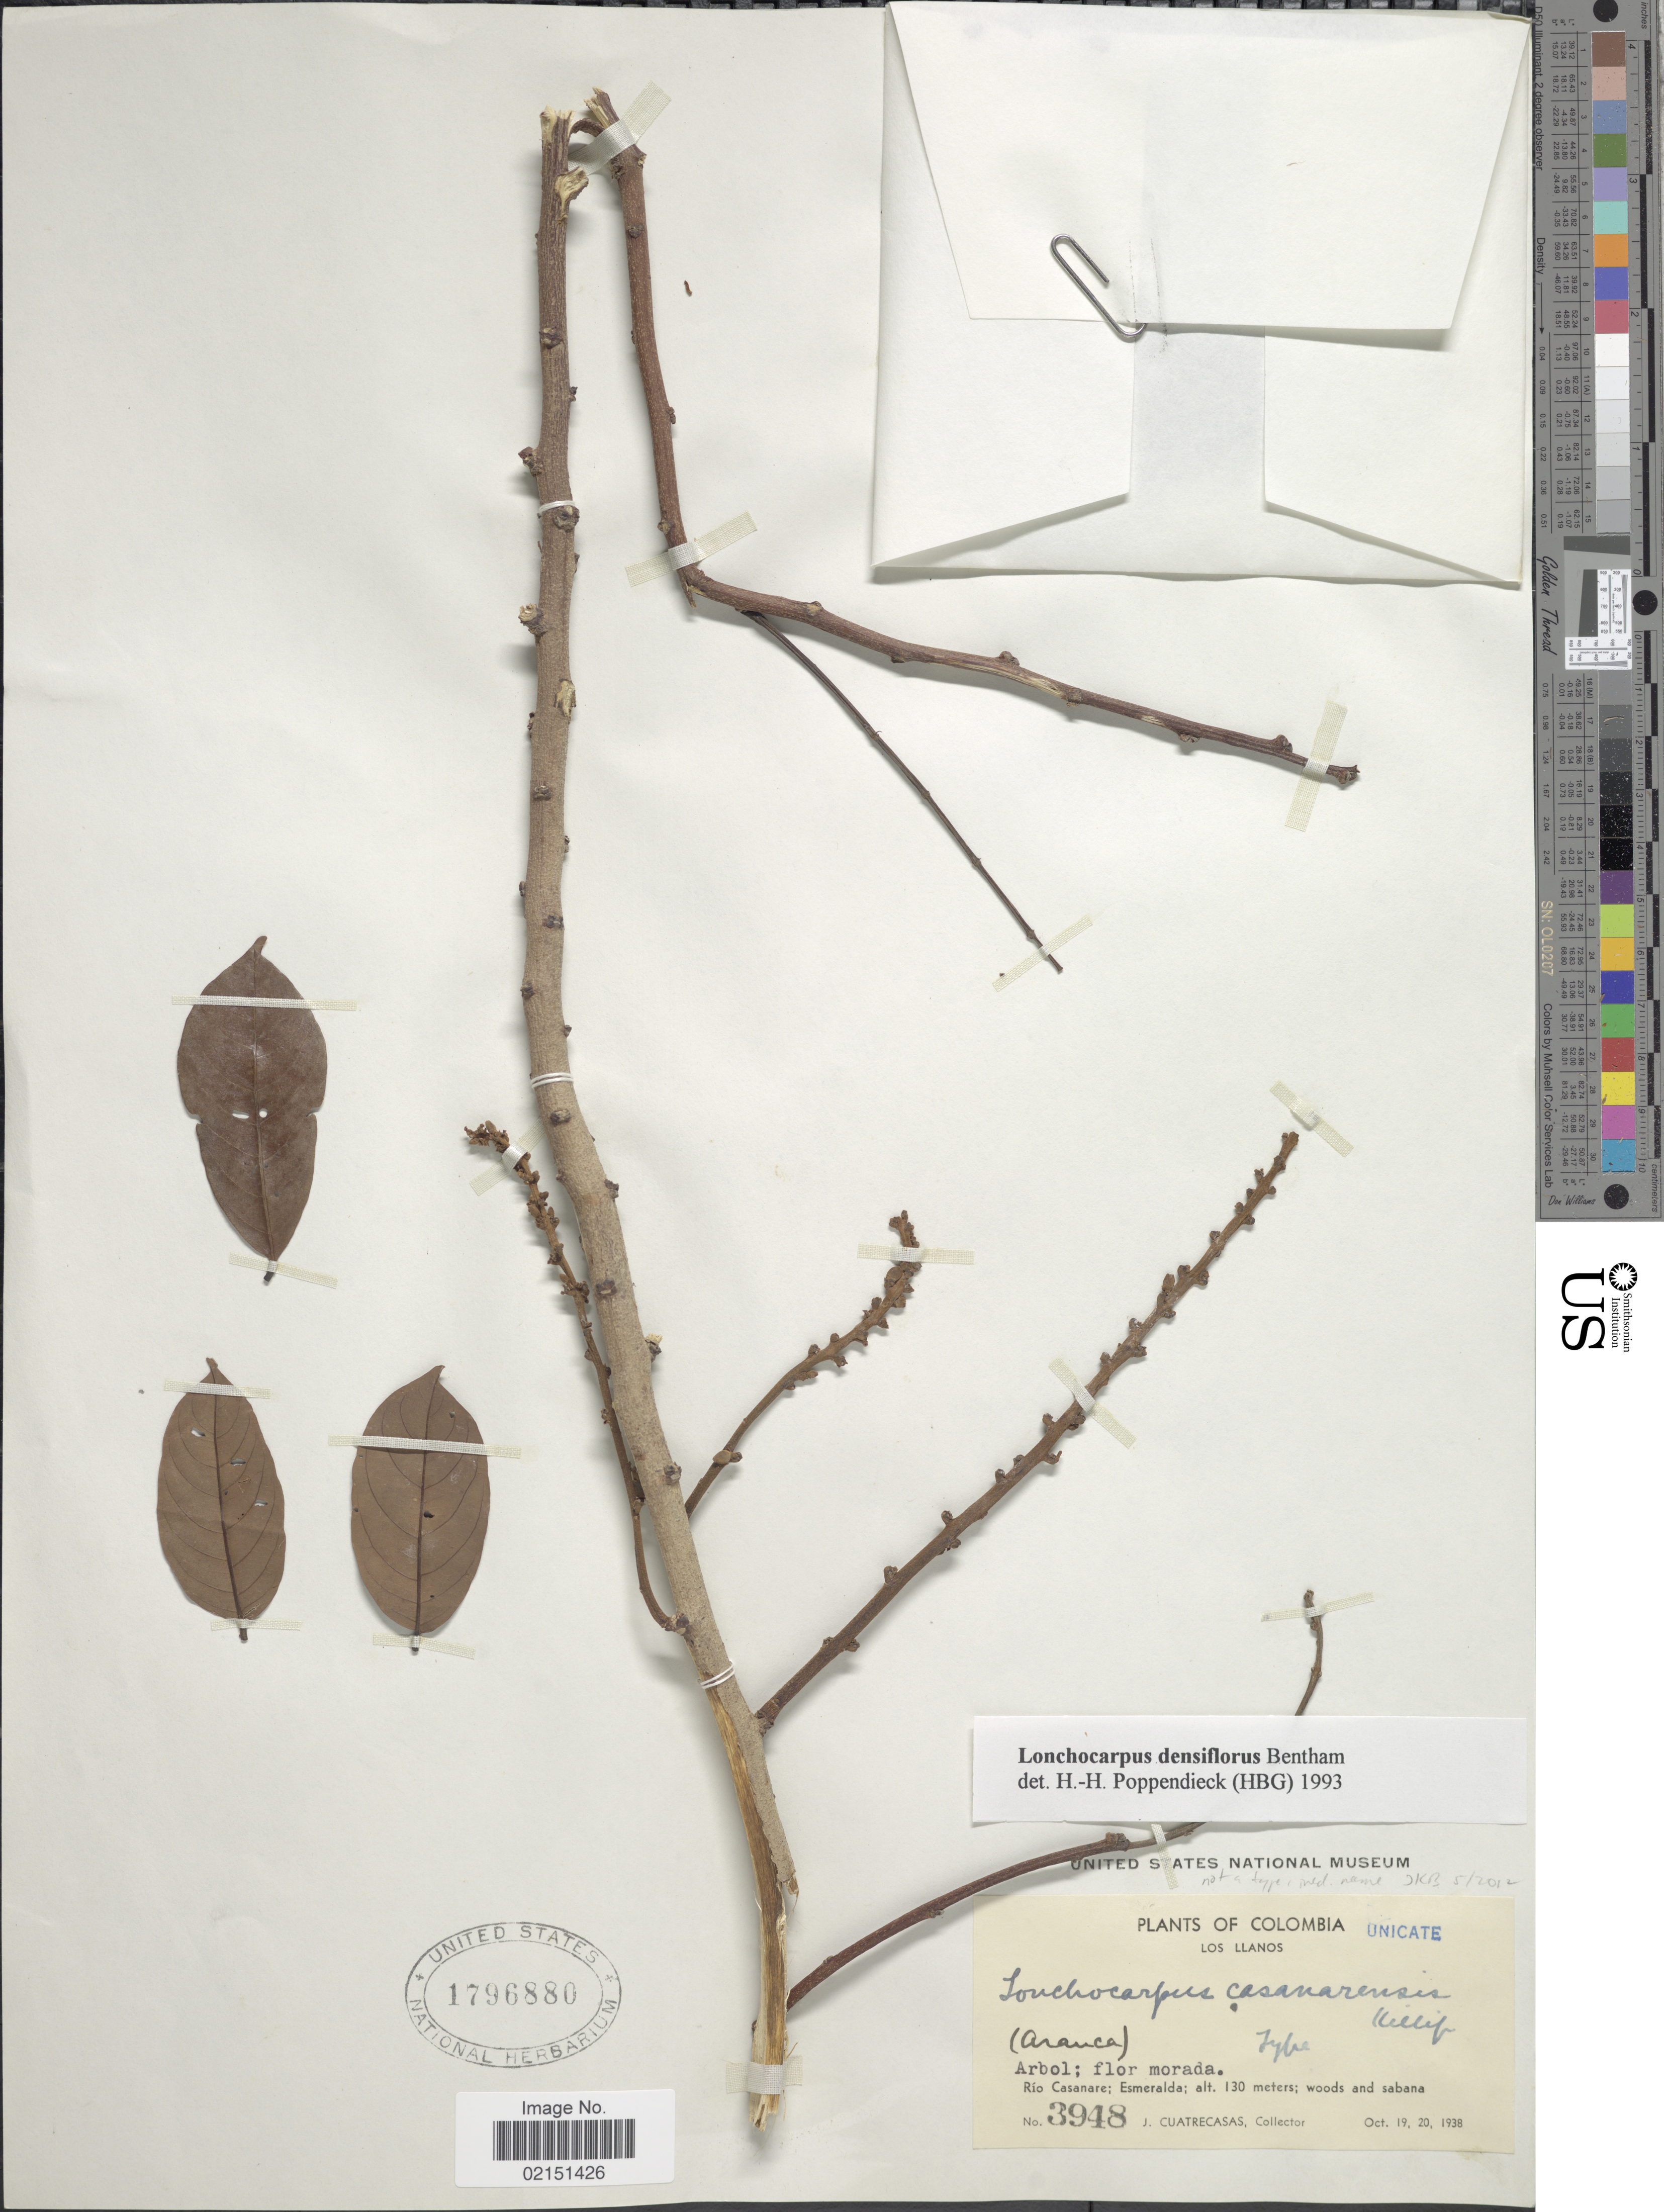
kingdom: Plantae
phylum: Tracheophyta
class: Magnoliopsida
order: Fabales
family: Fabaceae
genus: Lonchocarpus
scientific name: Lonchocarpus densiflorus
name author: Benth.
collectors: J. Cuatrecasas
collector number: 3948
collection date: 1938-10-19/1938-10-20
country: Ecuador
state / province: Esmeraldas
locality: Los Llanos, Rio Casanara: Esmeralda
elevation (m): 130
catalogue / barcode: US 1796880